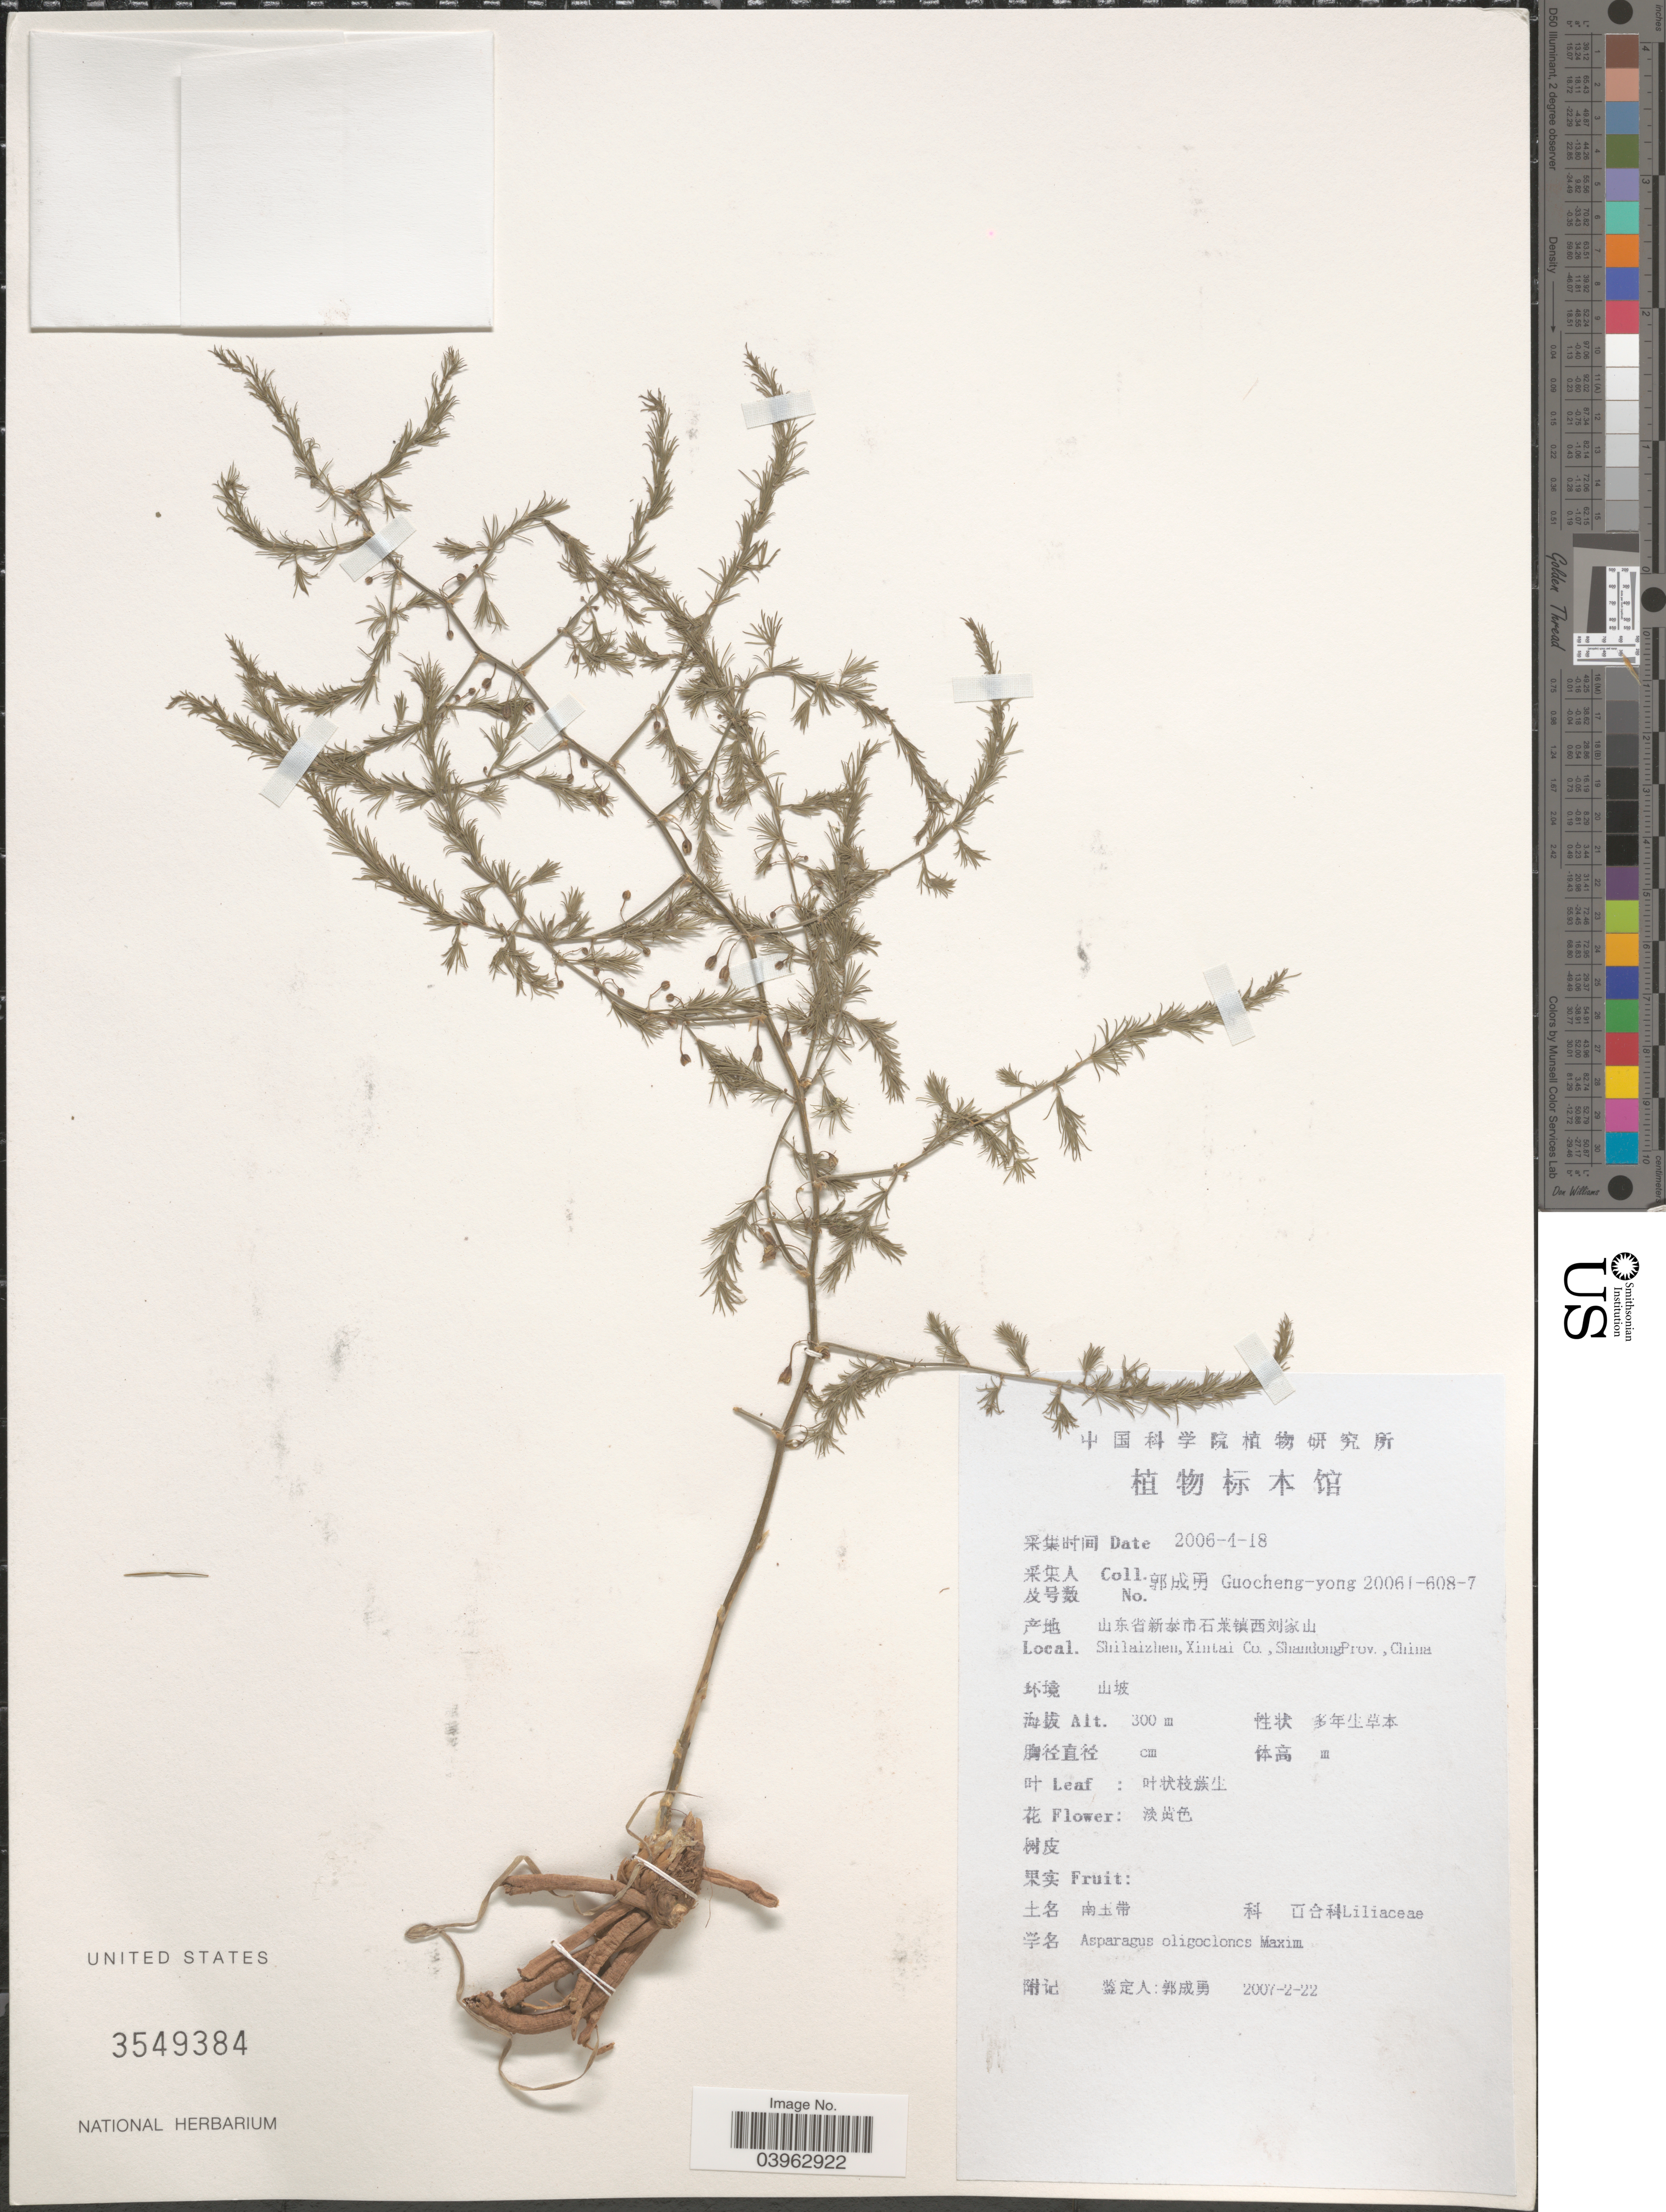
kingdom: Plantae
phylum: Tracheophyta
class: Liliopsida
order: Asparagales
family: Asparagaceae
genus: Asparagus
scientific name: Asparagus oligoclonos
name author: Maxim.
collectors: Guo cheng-yong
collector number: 20061-608-7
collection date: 2006-04-18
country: China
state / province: Shandong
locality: Shilaizhen, Xintai Co., Shandong Prov.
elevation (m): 300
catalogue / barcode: US 3549384